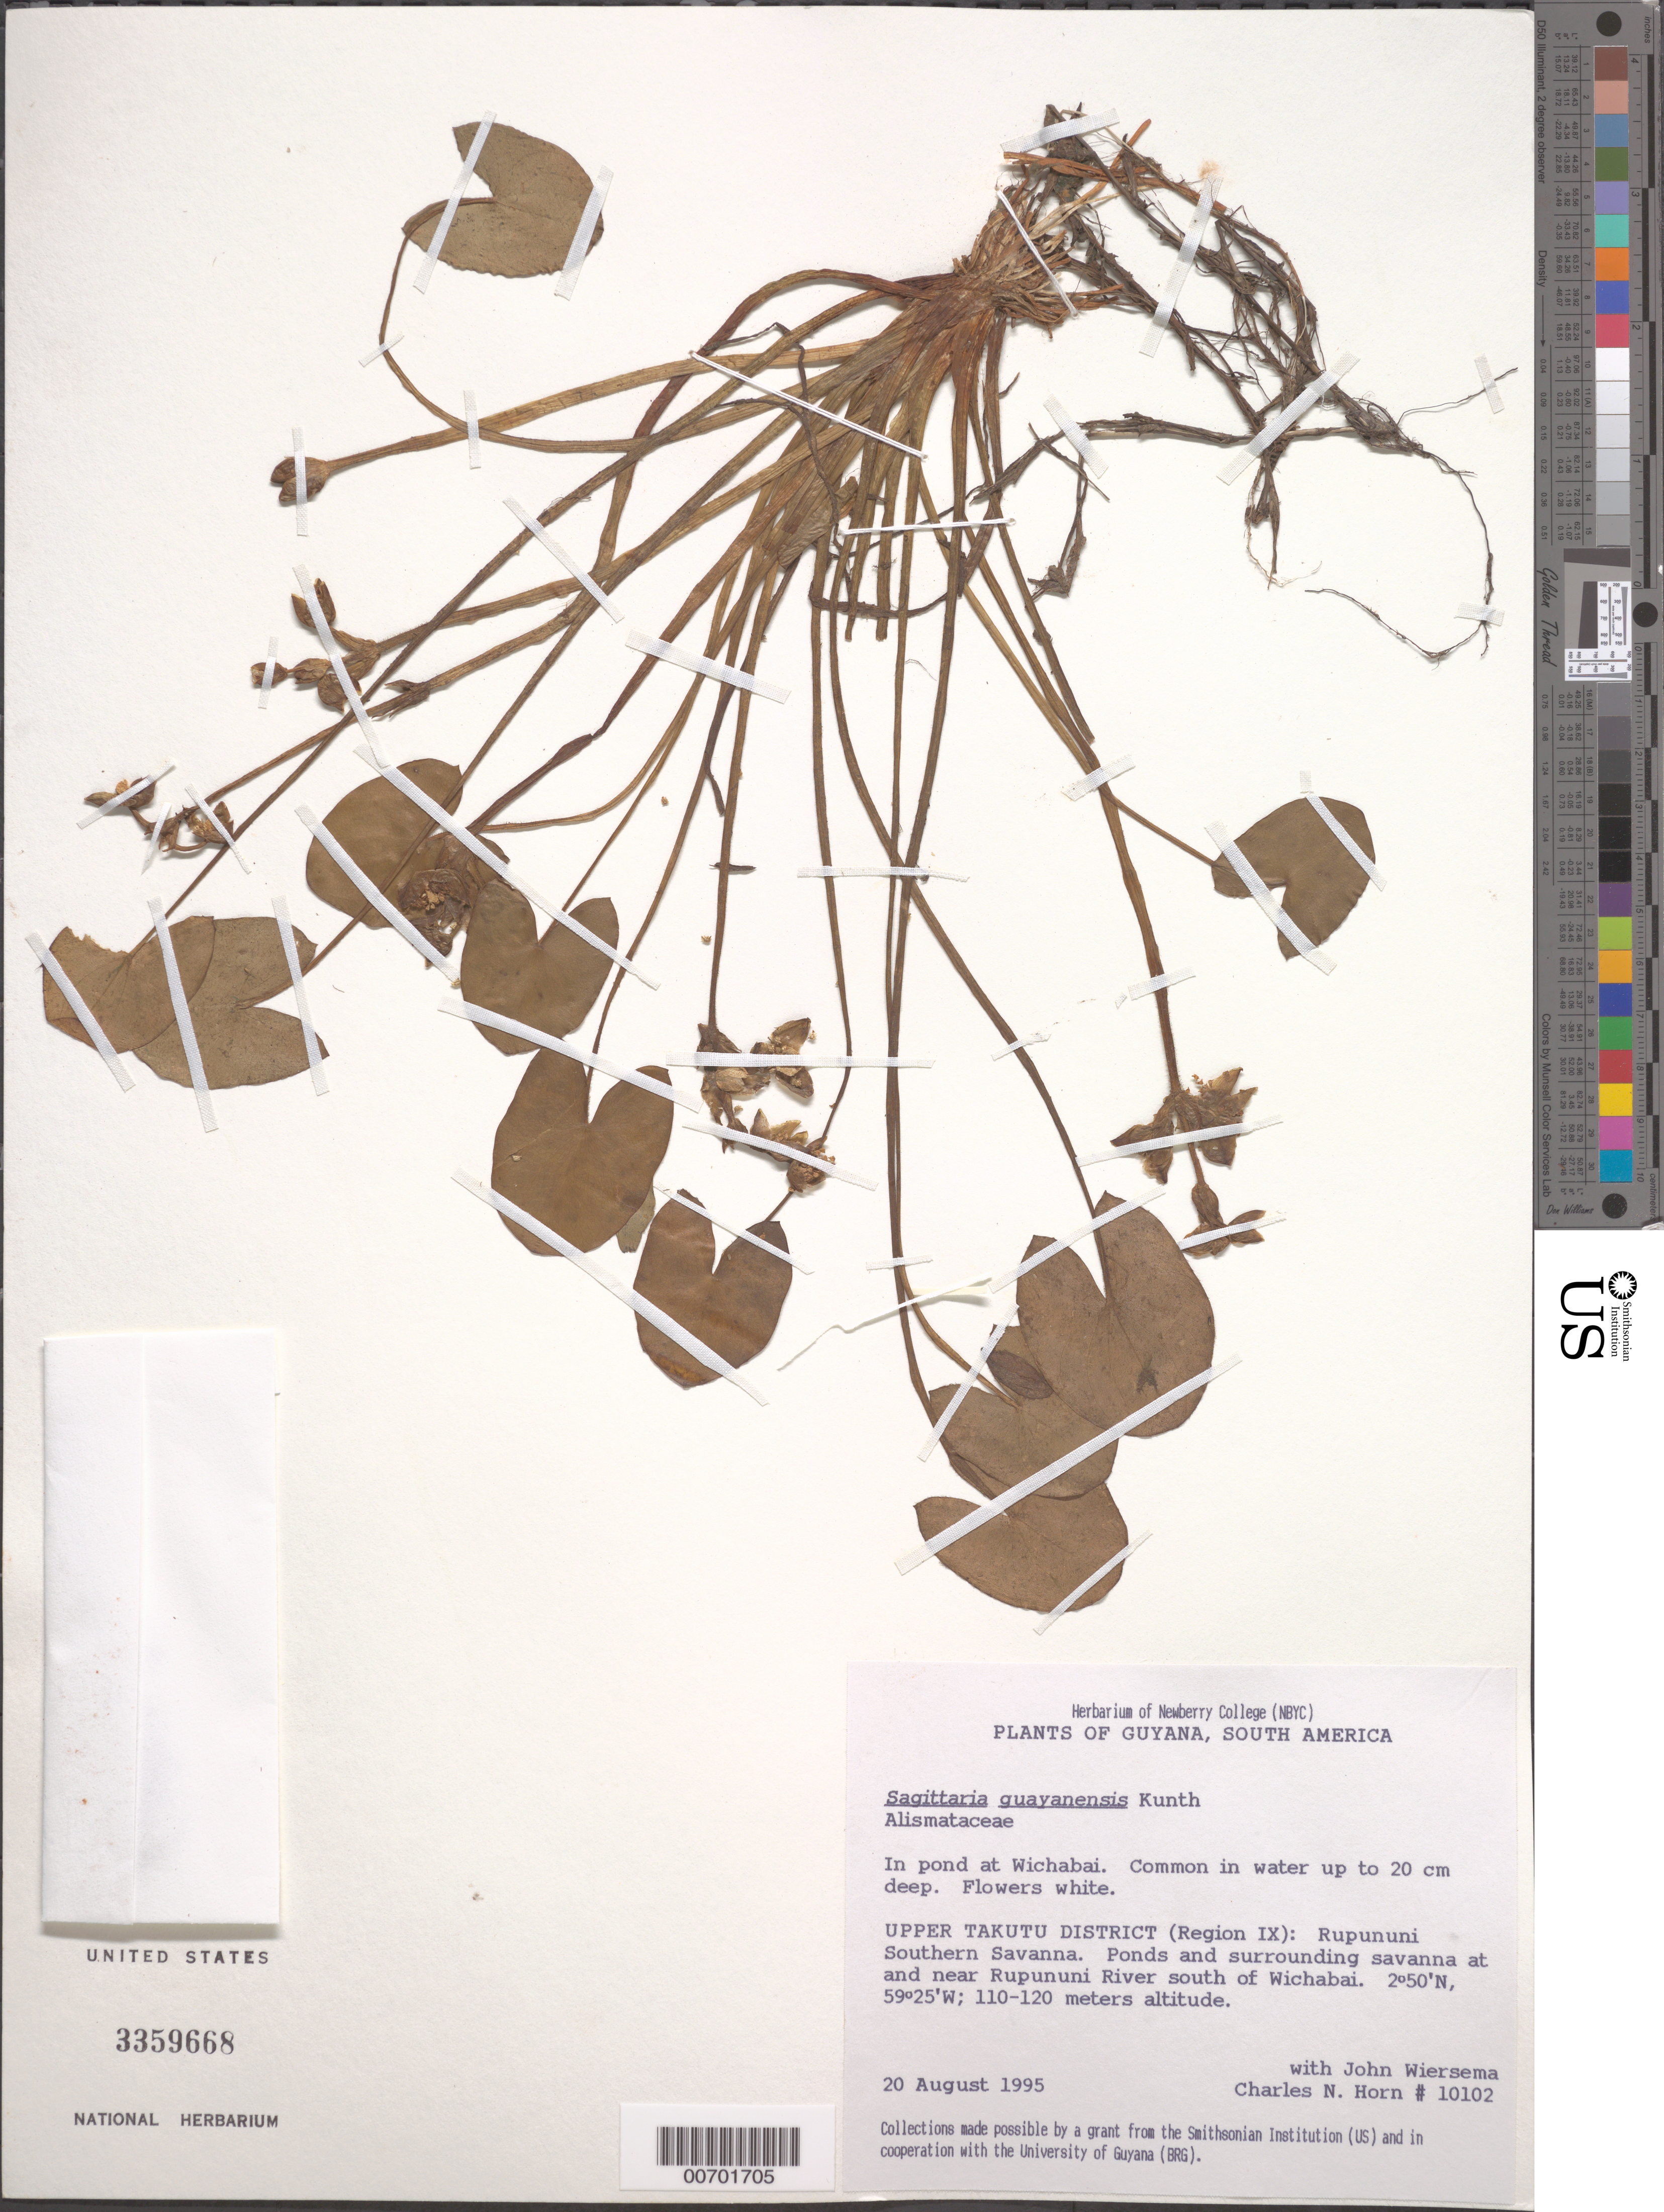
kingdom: Plantae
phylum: Tracheophyta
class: Liliopsida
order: Alismatales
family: Alismataceae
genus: Sagittaria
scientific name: Sagittaria guayanensis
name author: Kunth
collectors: C. N. Horn & J. H. Wiersema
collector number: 10102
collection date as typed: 20-Aug-95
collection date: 1995-08-20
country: Guyana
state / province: U. Takutu-U. Essequibo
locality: Rupununi Southern Savanna, Rupununi R., S of Wichabai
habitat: In pond in water up to 20 cm deep: ponds and surrounding savanna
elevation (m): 110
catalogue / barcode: US 3359668